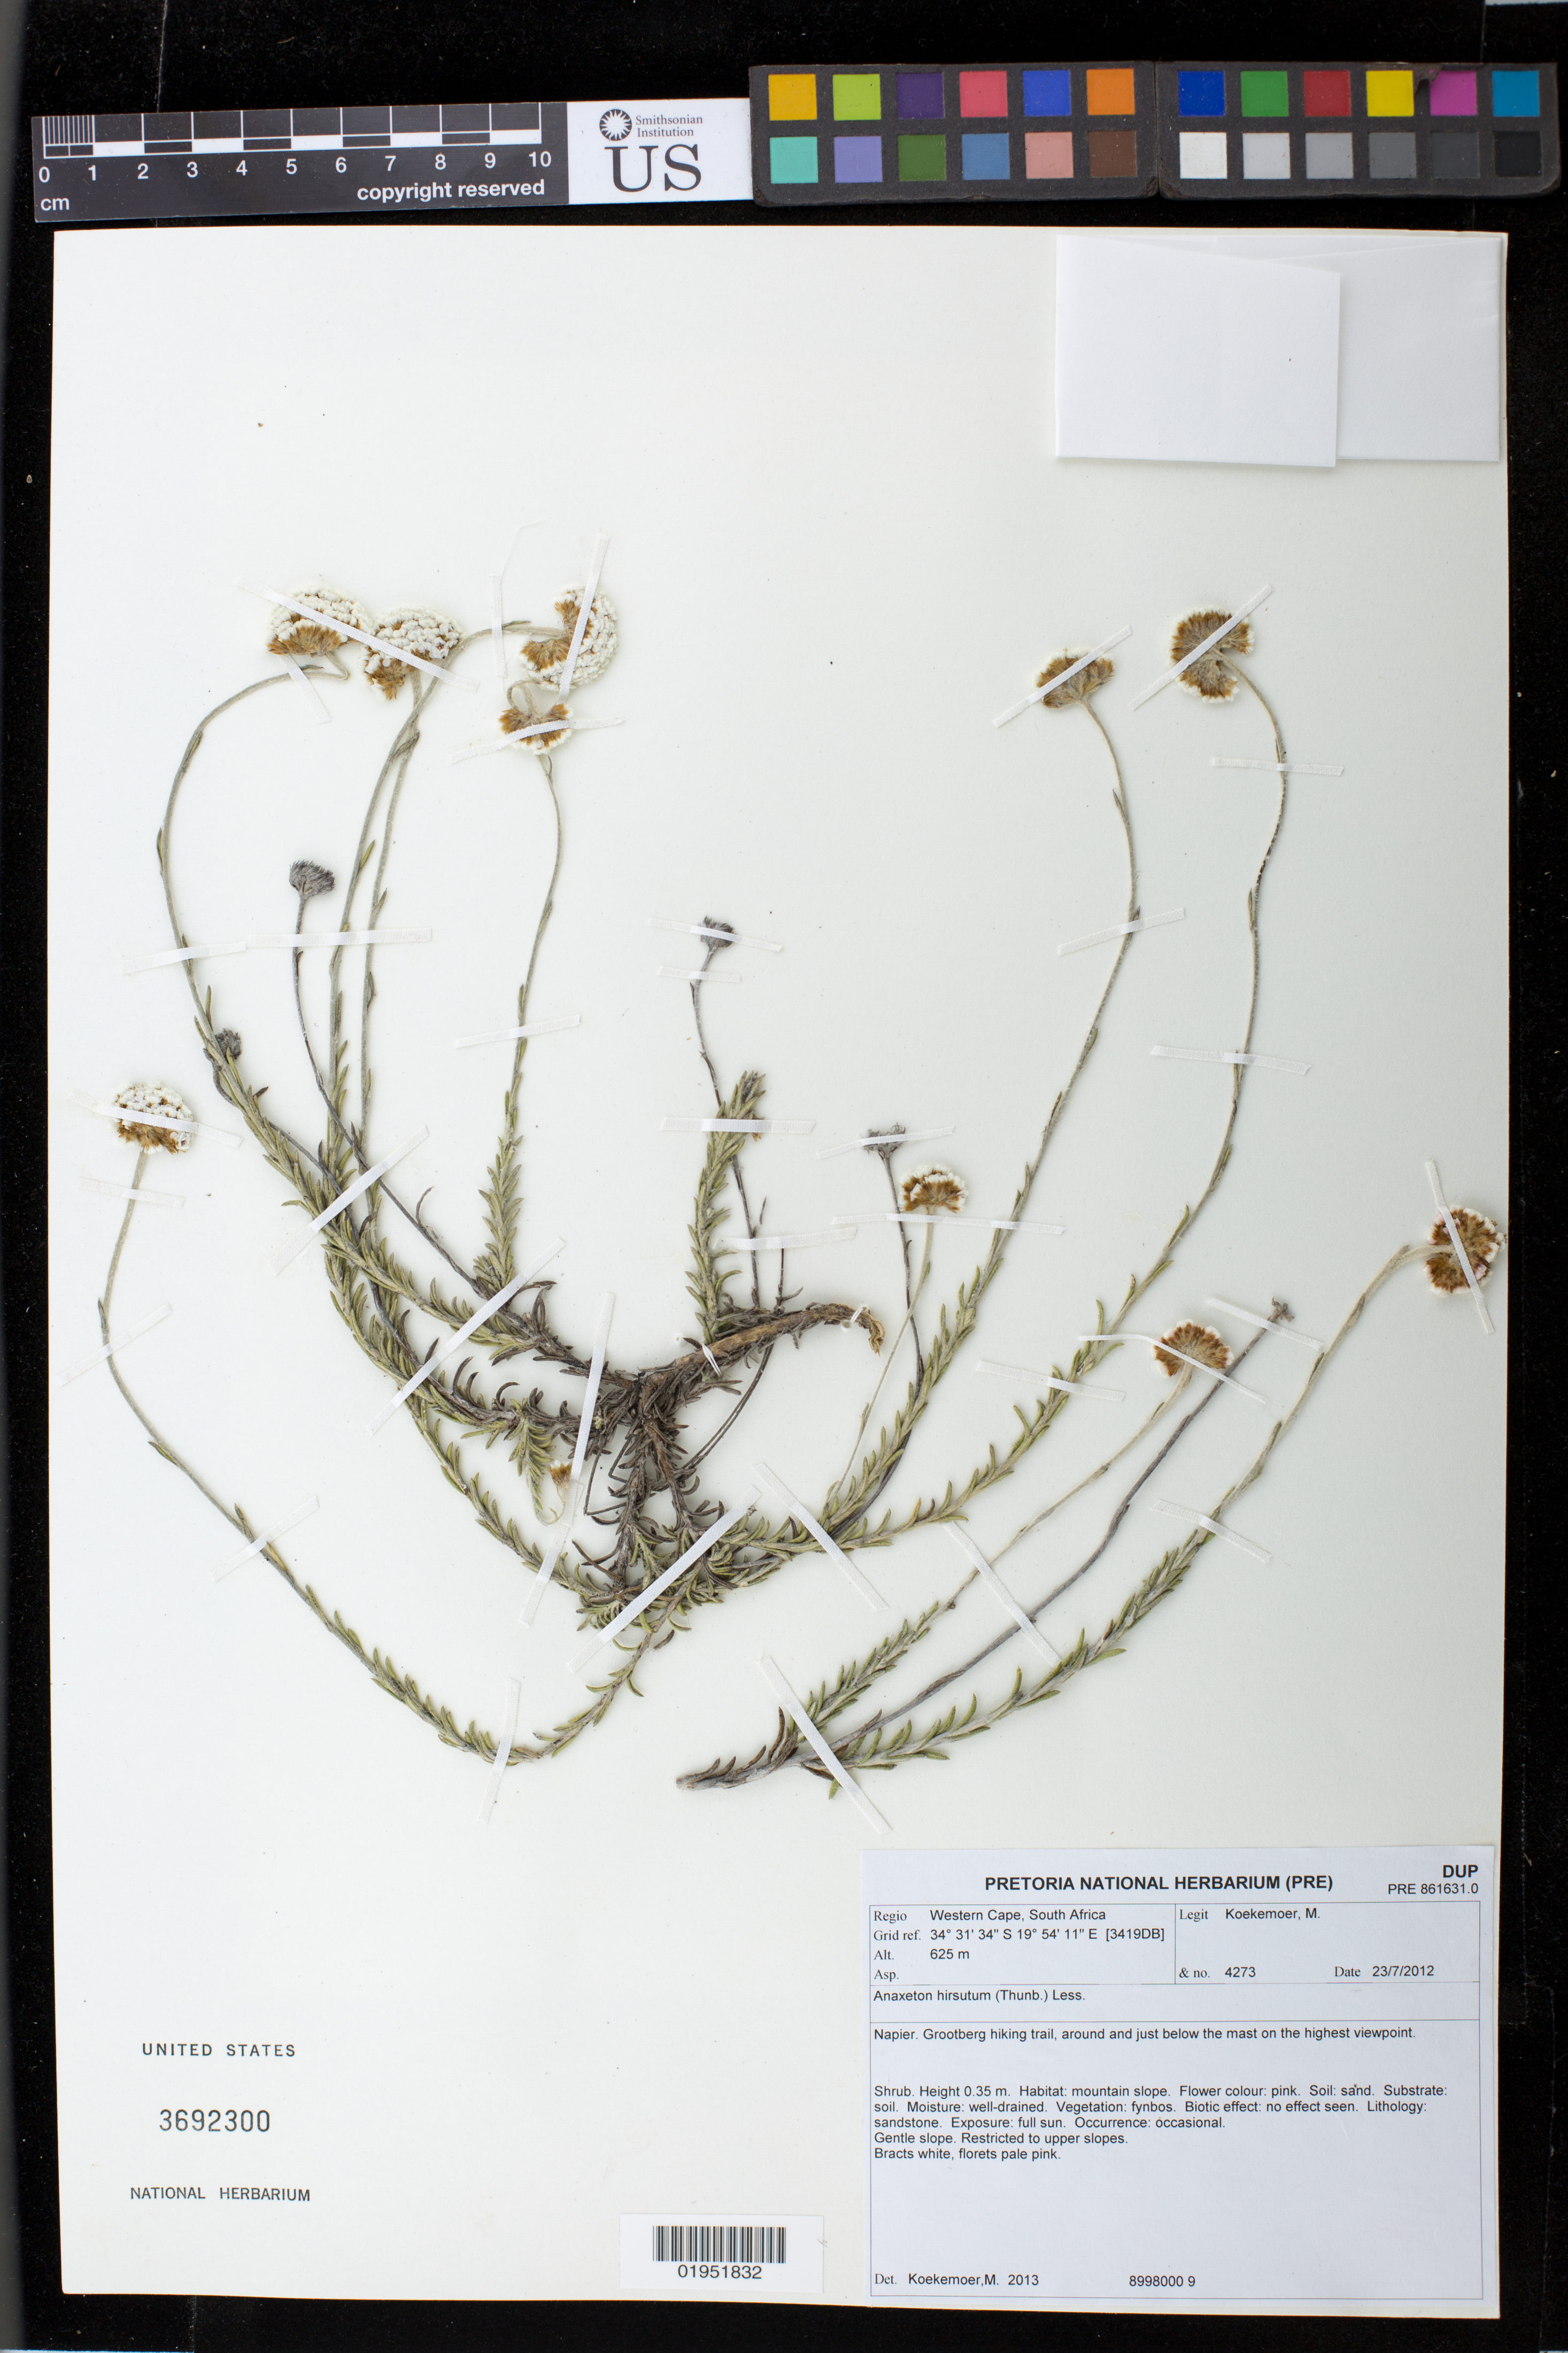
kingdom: Plantae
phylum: Tracheophyta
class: Magnoliopsida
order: Asterales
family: Asteraceae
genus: Anaxeton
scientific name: Anaxeton hirsutum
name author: (Thunb.) Less.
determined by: Koekemoer, M.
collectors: M. Koekemoer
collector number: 4273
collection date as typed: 23 Jul 2012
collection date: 2012-07-23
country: South Africa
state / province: Western Cape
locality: Napier. Grootberg hiking trail, around and just below the mast on the highest viewpoint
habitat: Soil, well drained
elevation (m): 625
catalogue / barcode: US 3692300